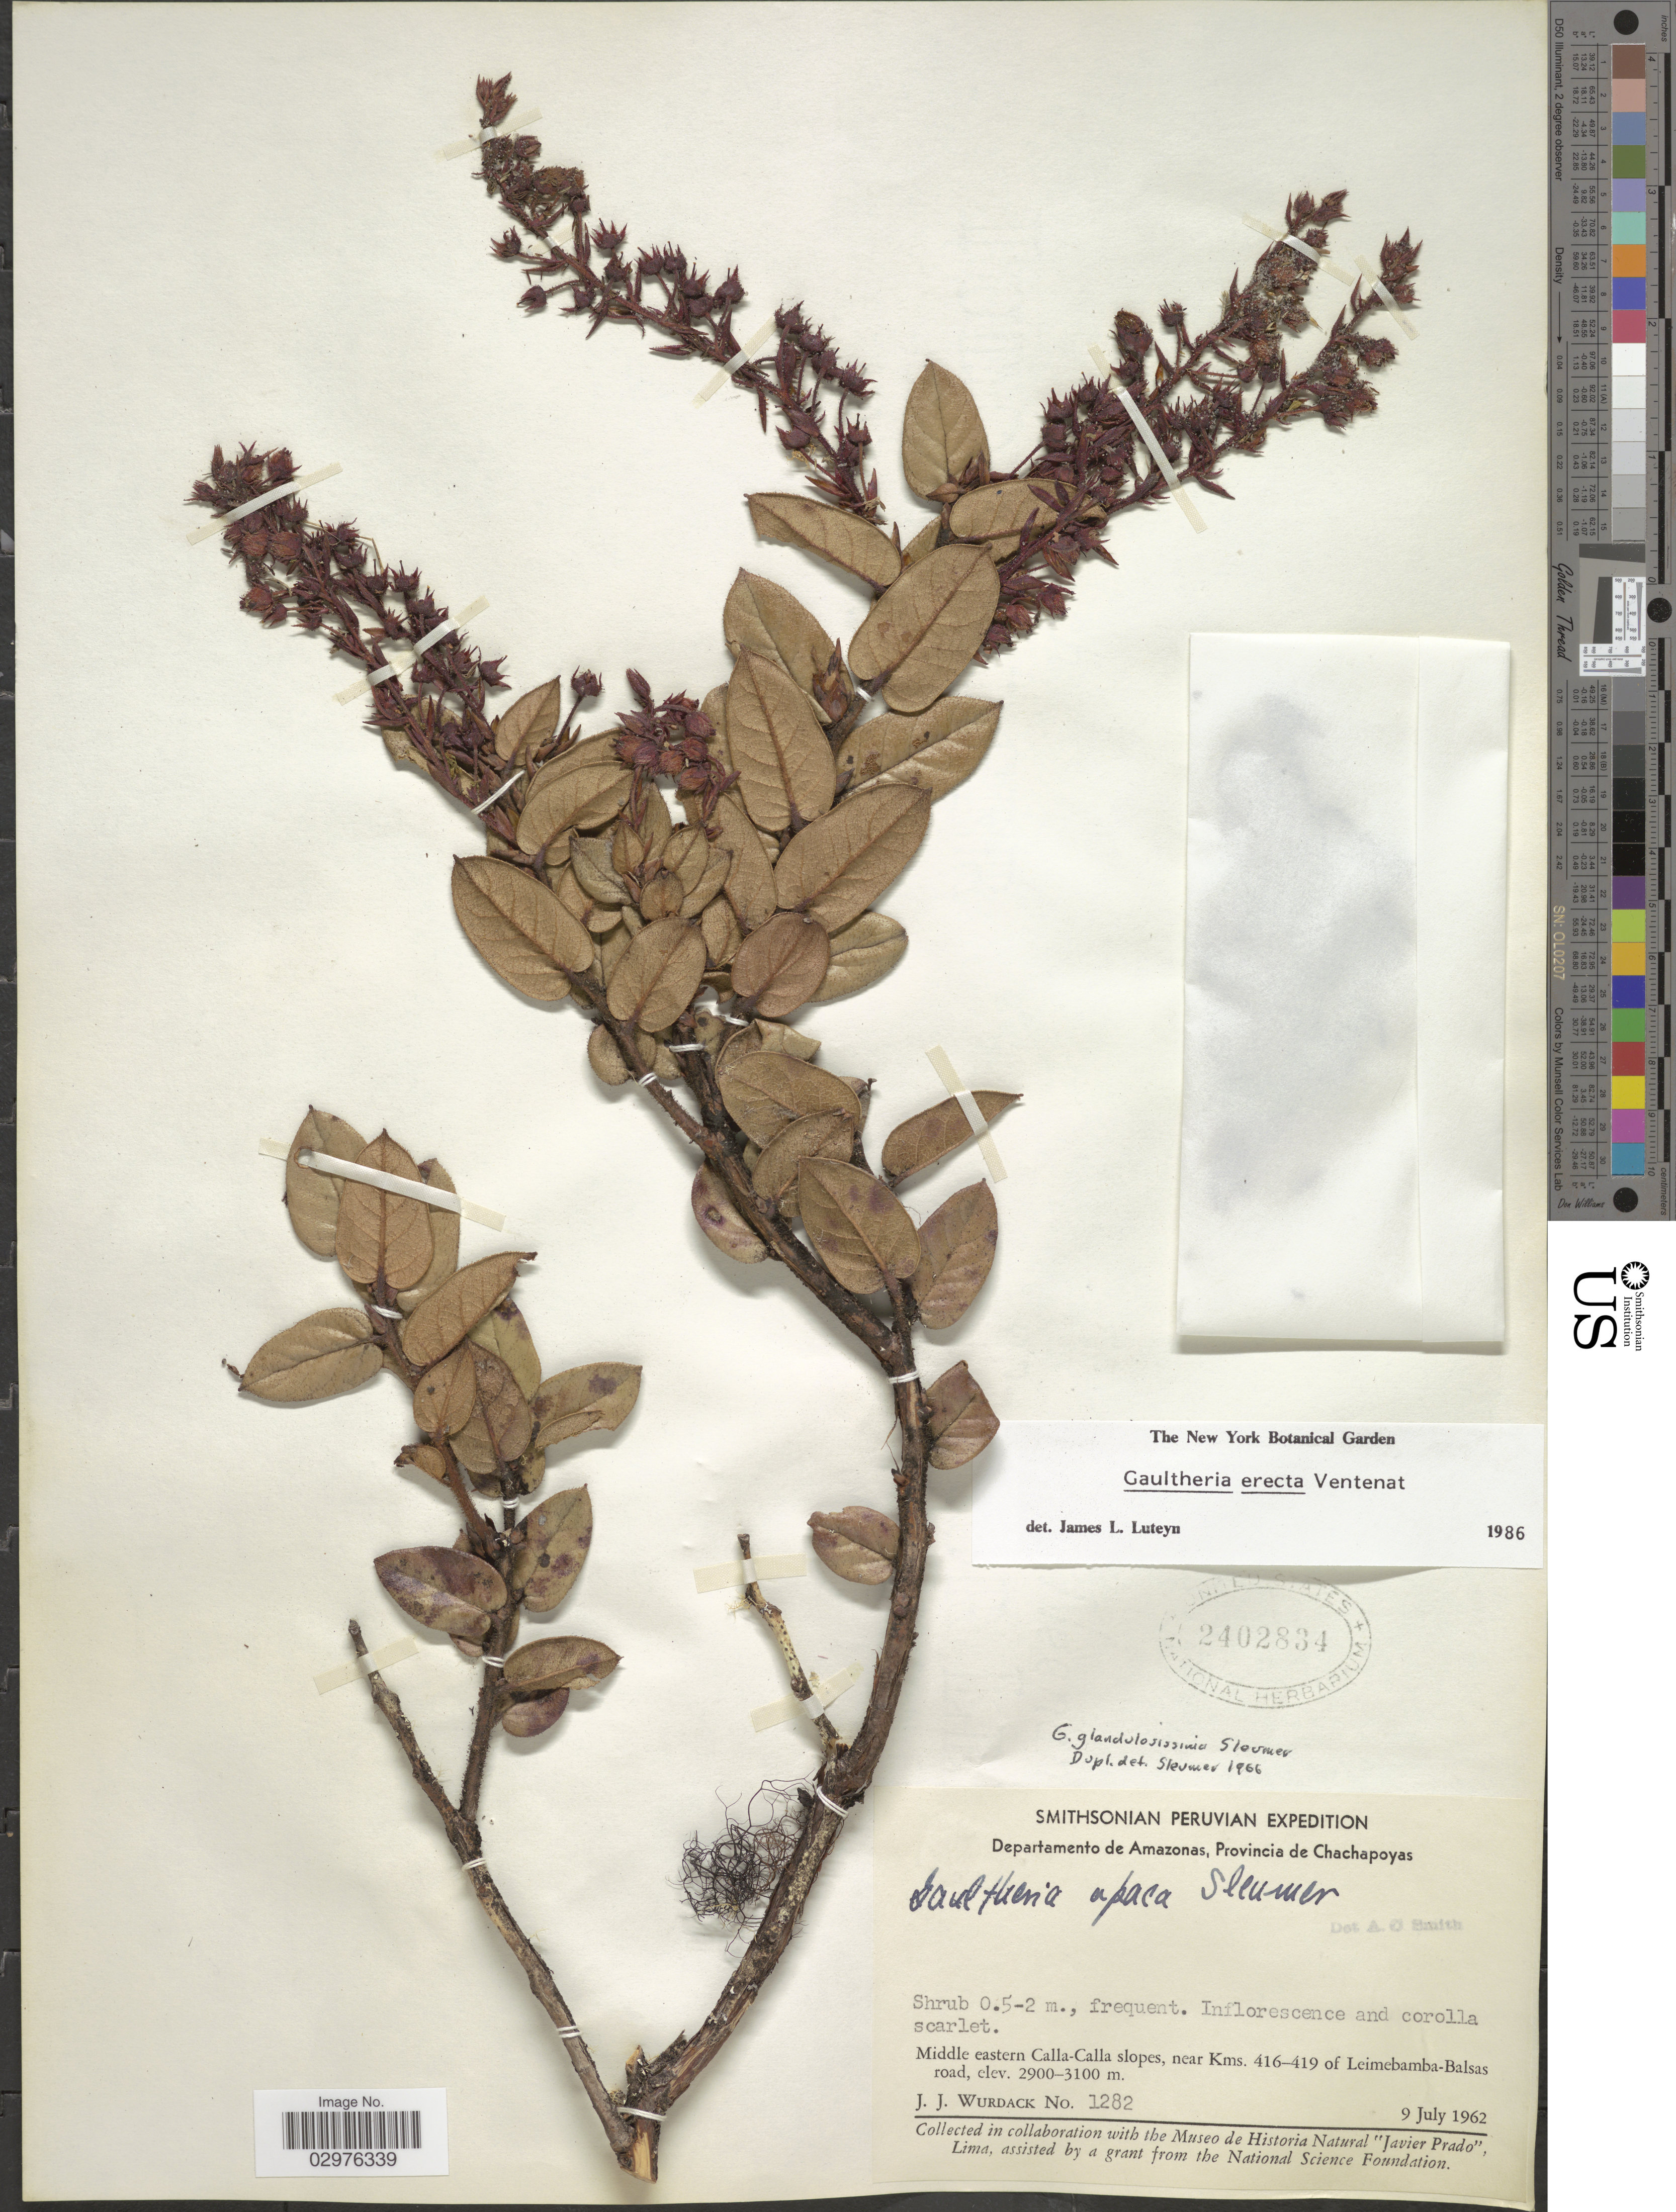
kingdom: Plantae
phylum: Tracheophyta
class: Magnoliopsida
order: Ericales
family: Ericaceae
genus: Gaultheria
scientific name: Gaultheria erecta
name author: Vent.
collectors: J. J. Wurdack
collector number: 1282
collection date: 1962-07-09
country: Peru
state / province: Amazonas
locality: Departamento de Amazonas, Provincia de Chachapoyas. Middle eastern Calla-Calla slopes, near Kms. 416-419 of Leimebamba-Balsas road.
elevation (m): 2900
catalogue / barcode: US 2402834